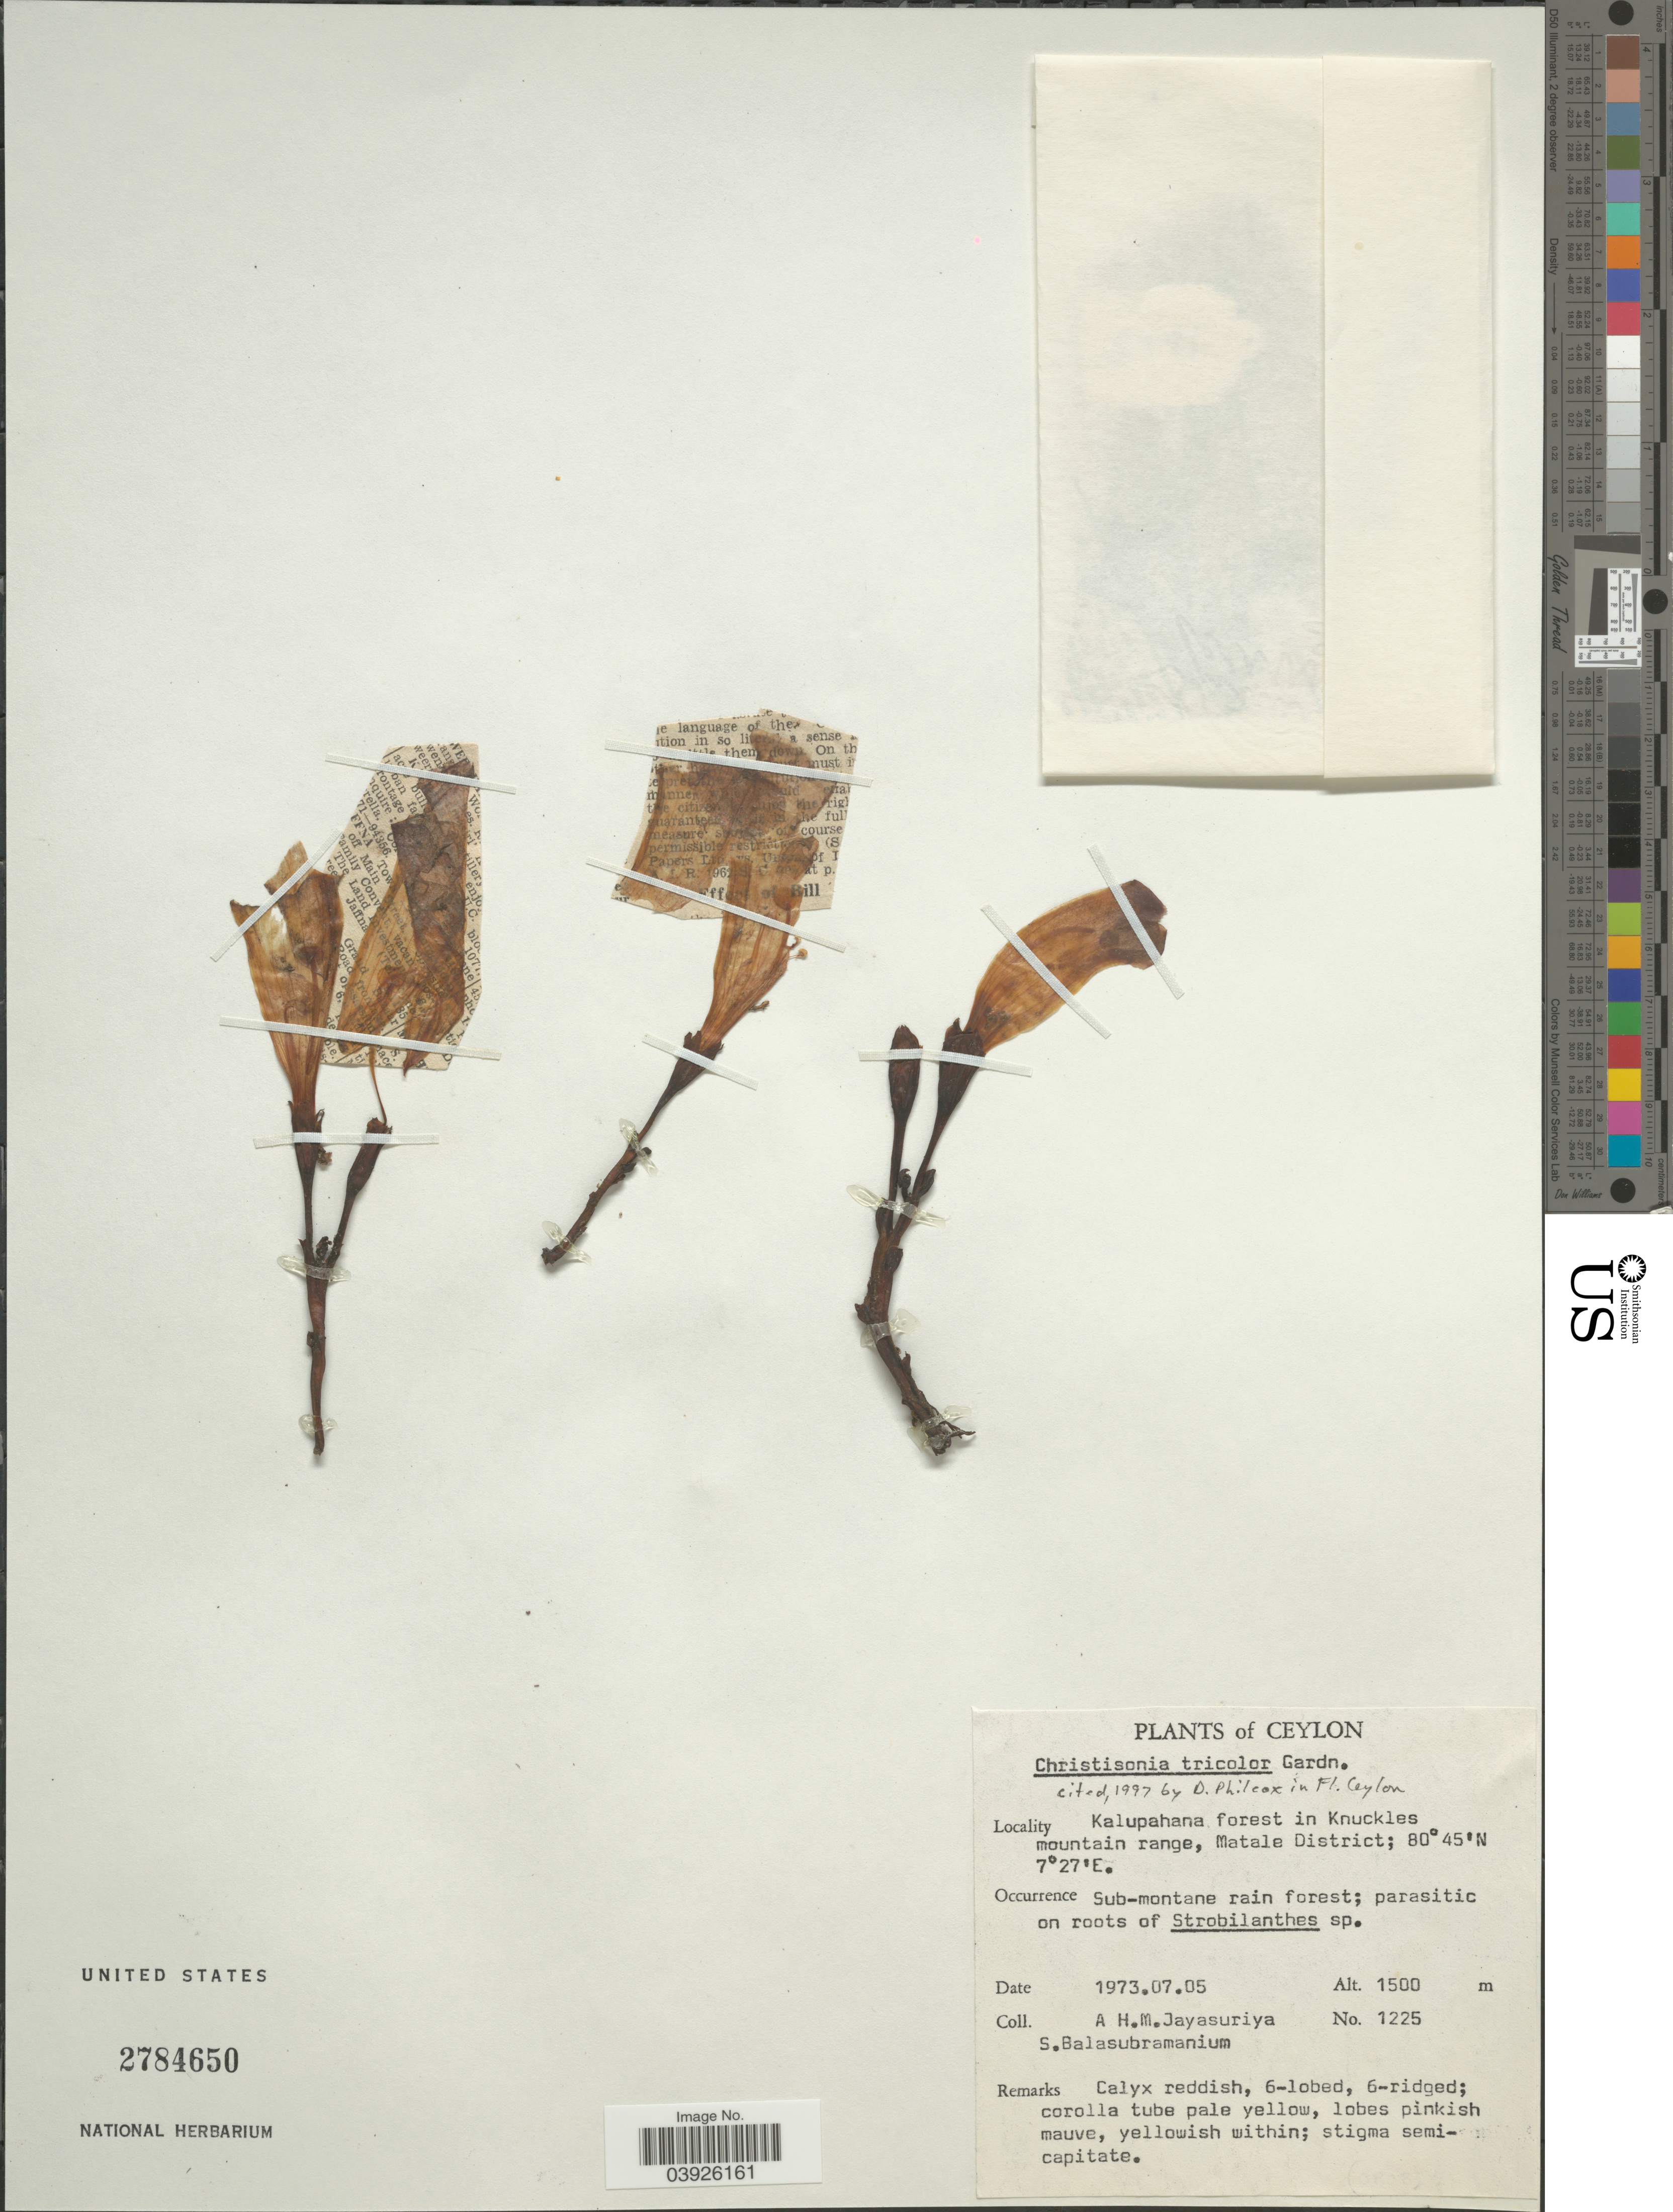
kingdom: Plantae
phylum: Tracheophyta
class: Magnoliopsida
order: Lamiales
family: Orobanchaceae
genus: Christisonia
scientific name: Christisonia tricolor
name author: Gardner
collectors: A. H. Jayasuriya & S. Balasubramaniam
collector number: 1225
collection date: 1973-07-05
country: Sri Lanka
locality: Ceylon. Kalupahana forest in Kuckles mountain range, Matale District.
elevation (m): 1500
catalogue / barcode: US 2784650